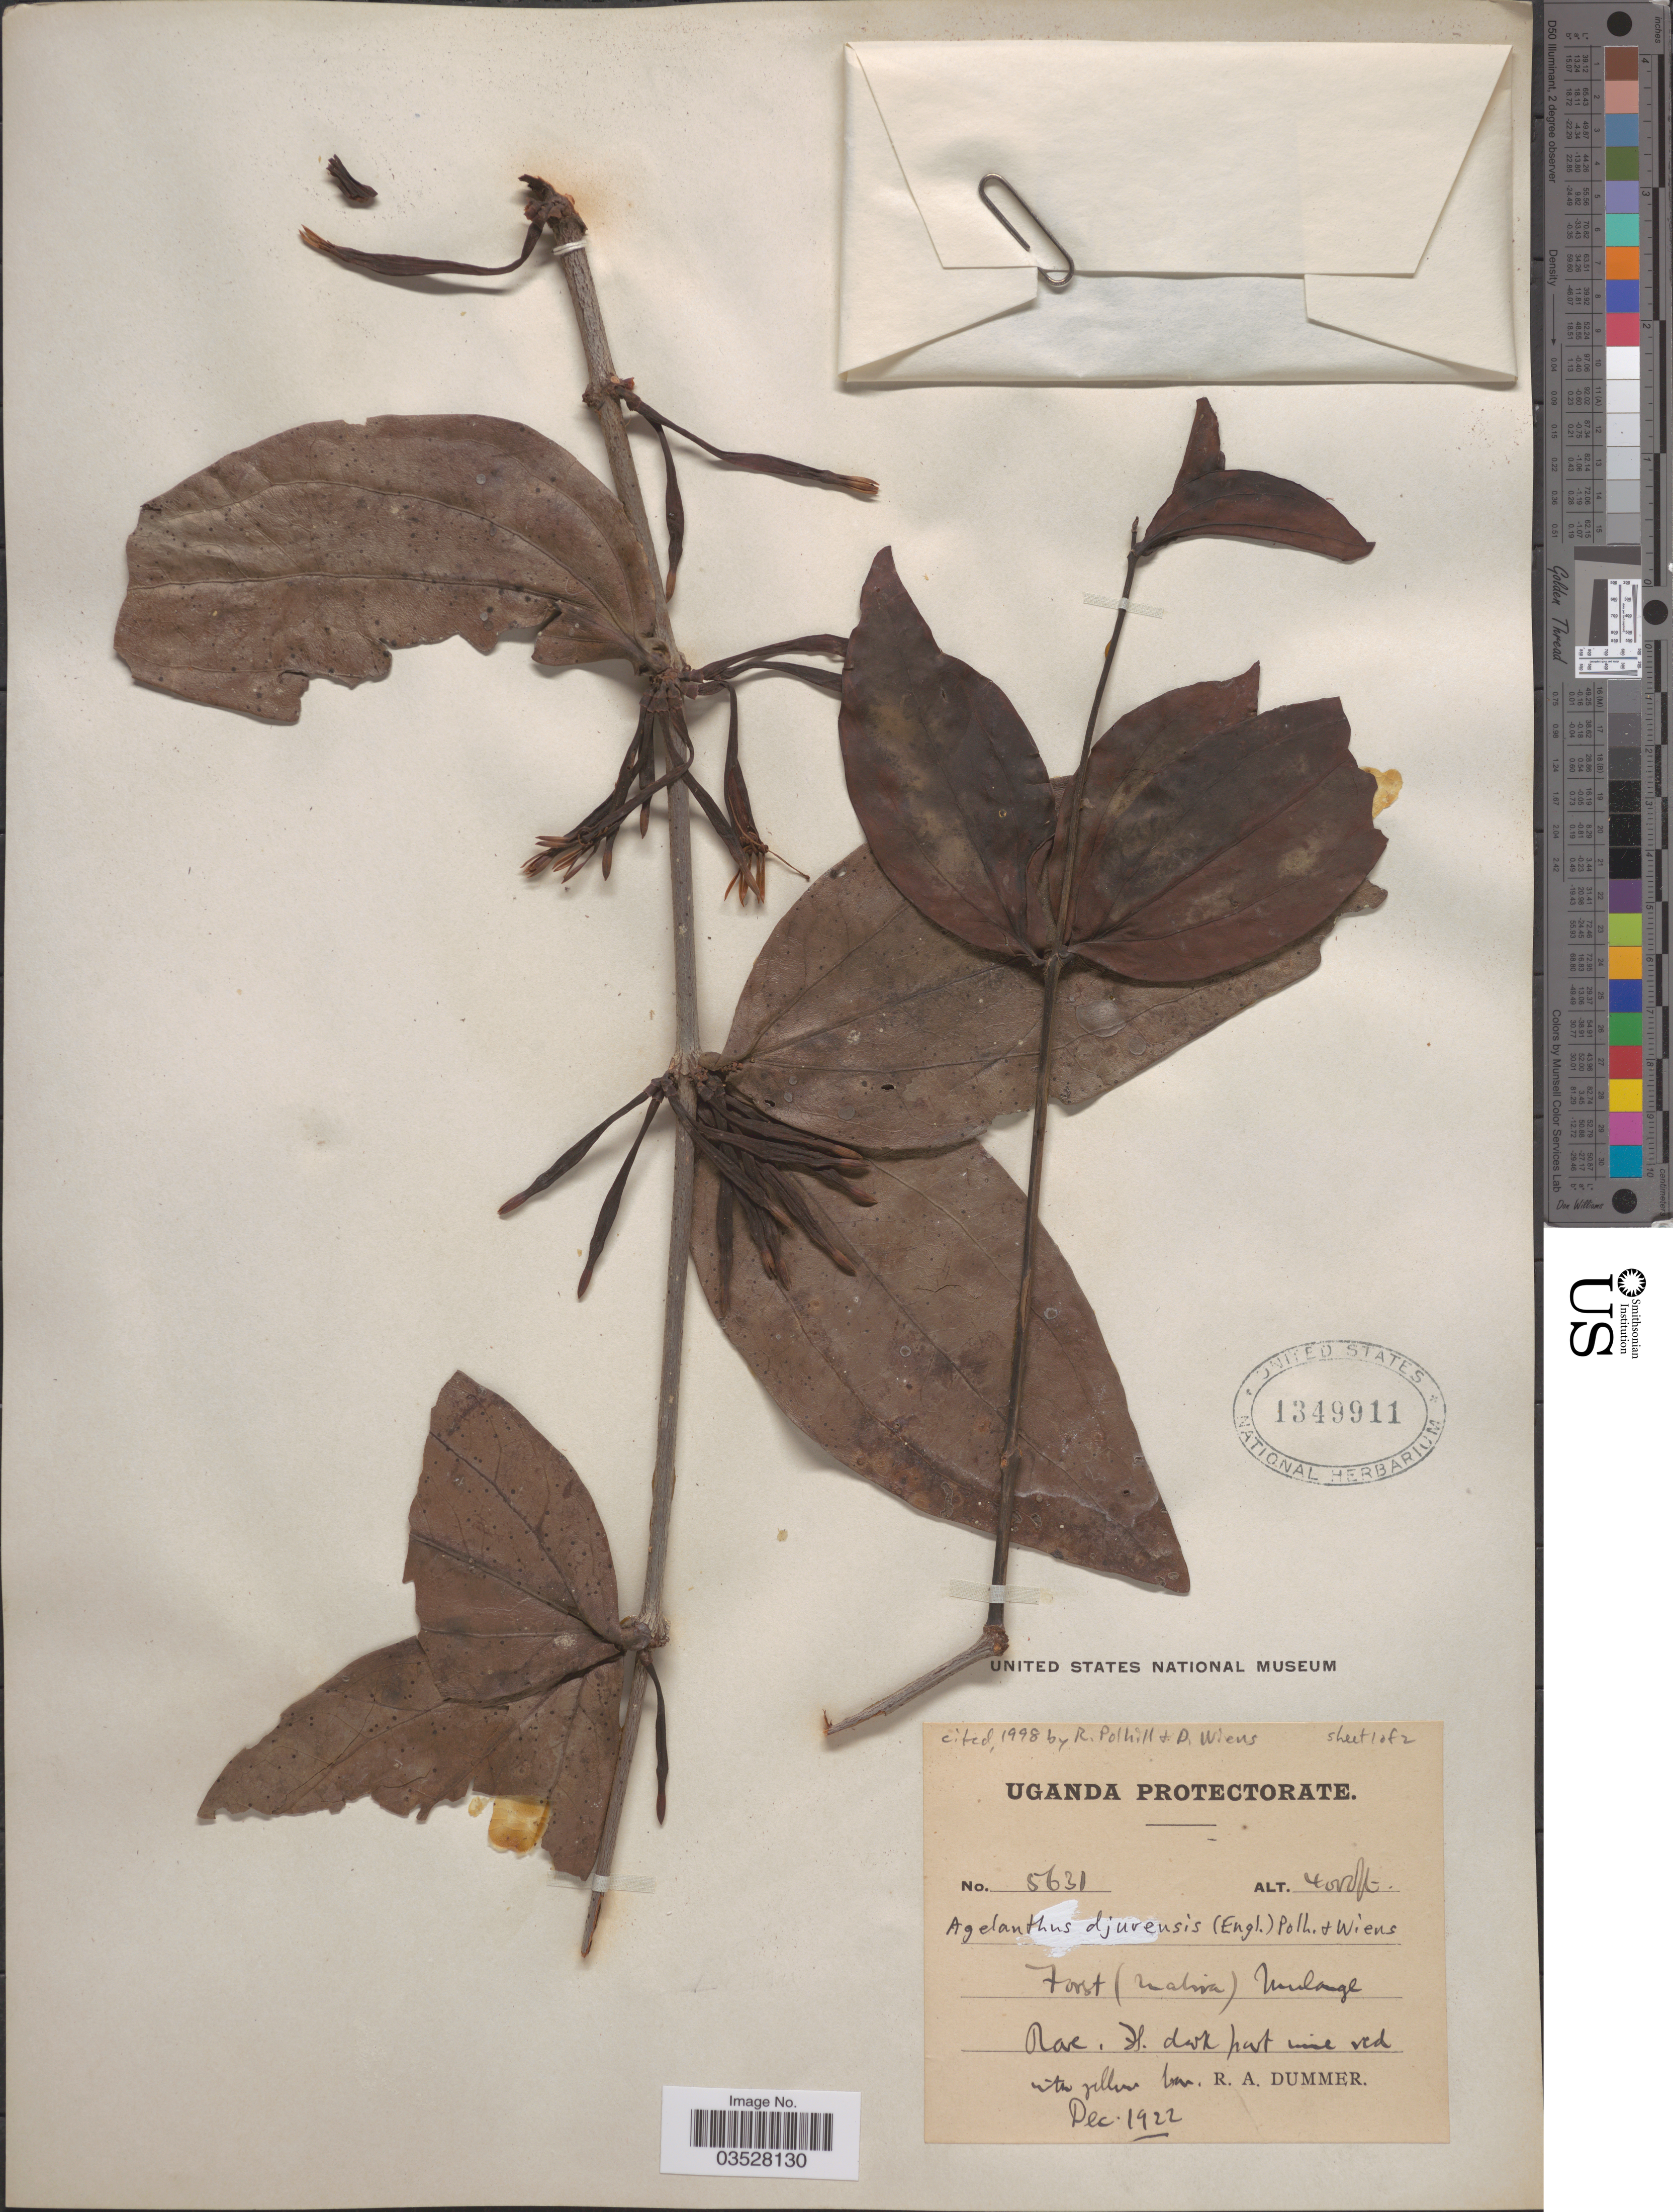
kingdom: Plantae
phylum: Tracheophyta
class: Magnoliopsida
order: Santalales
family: Loranthaceae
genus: Agelanthus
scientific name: Agelanthus djurensis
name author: (Engl.) Polhill & Wiens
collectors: R. Dümmer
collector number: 5631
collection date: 1922-12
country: Uganda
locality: Uganda Protectorate. Fort (Mabira) Mulange. Rare.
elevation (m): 1219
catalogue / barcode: US 1349911